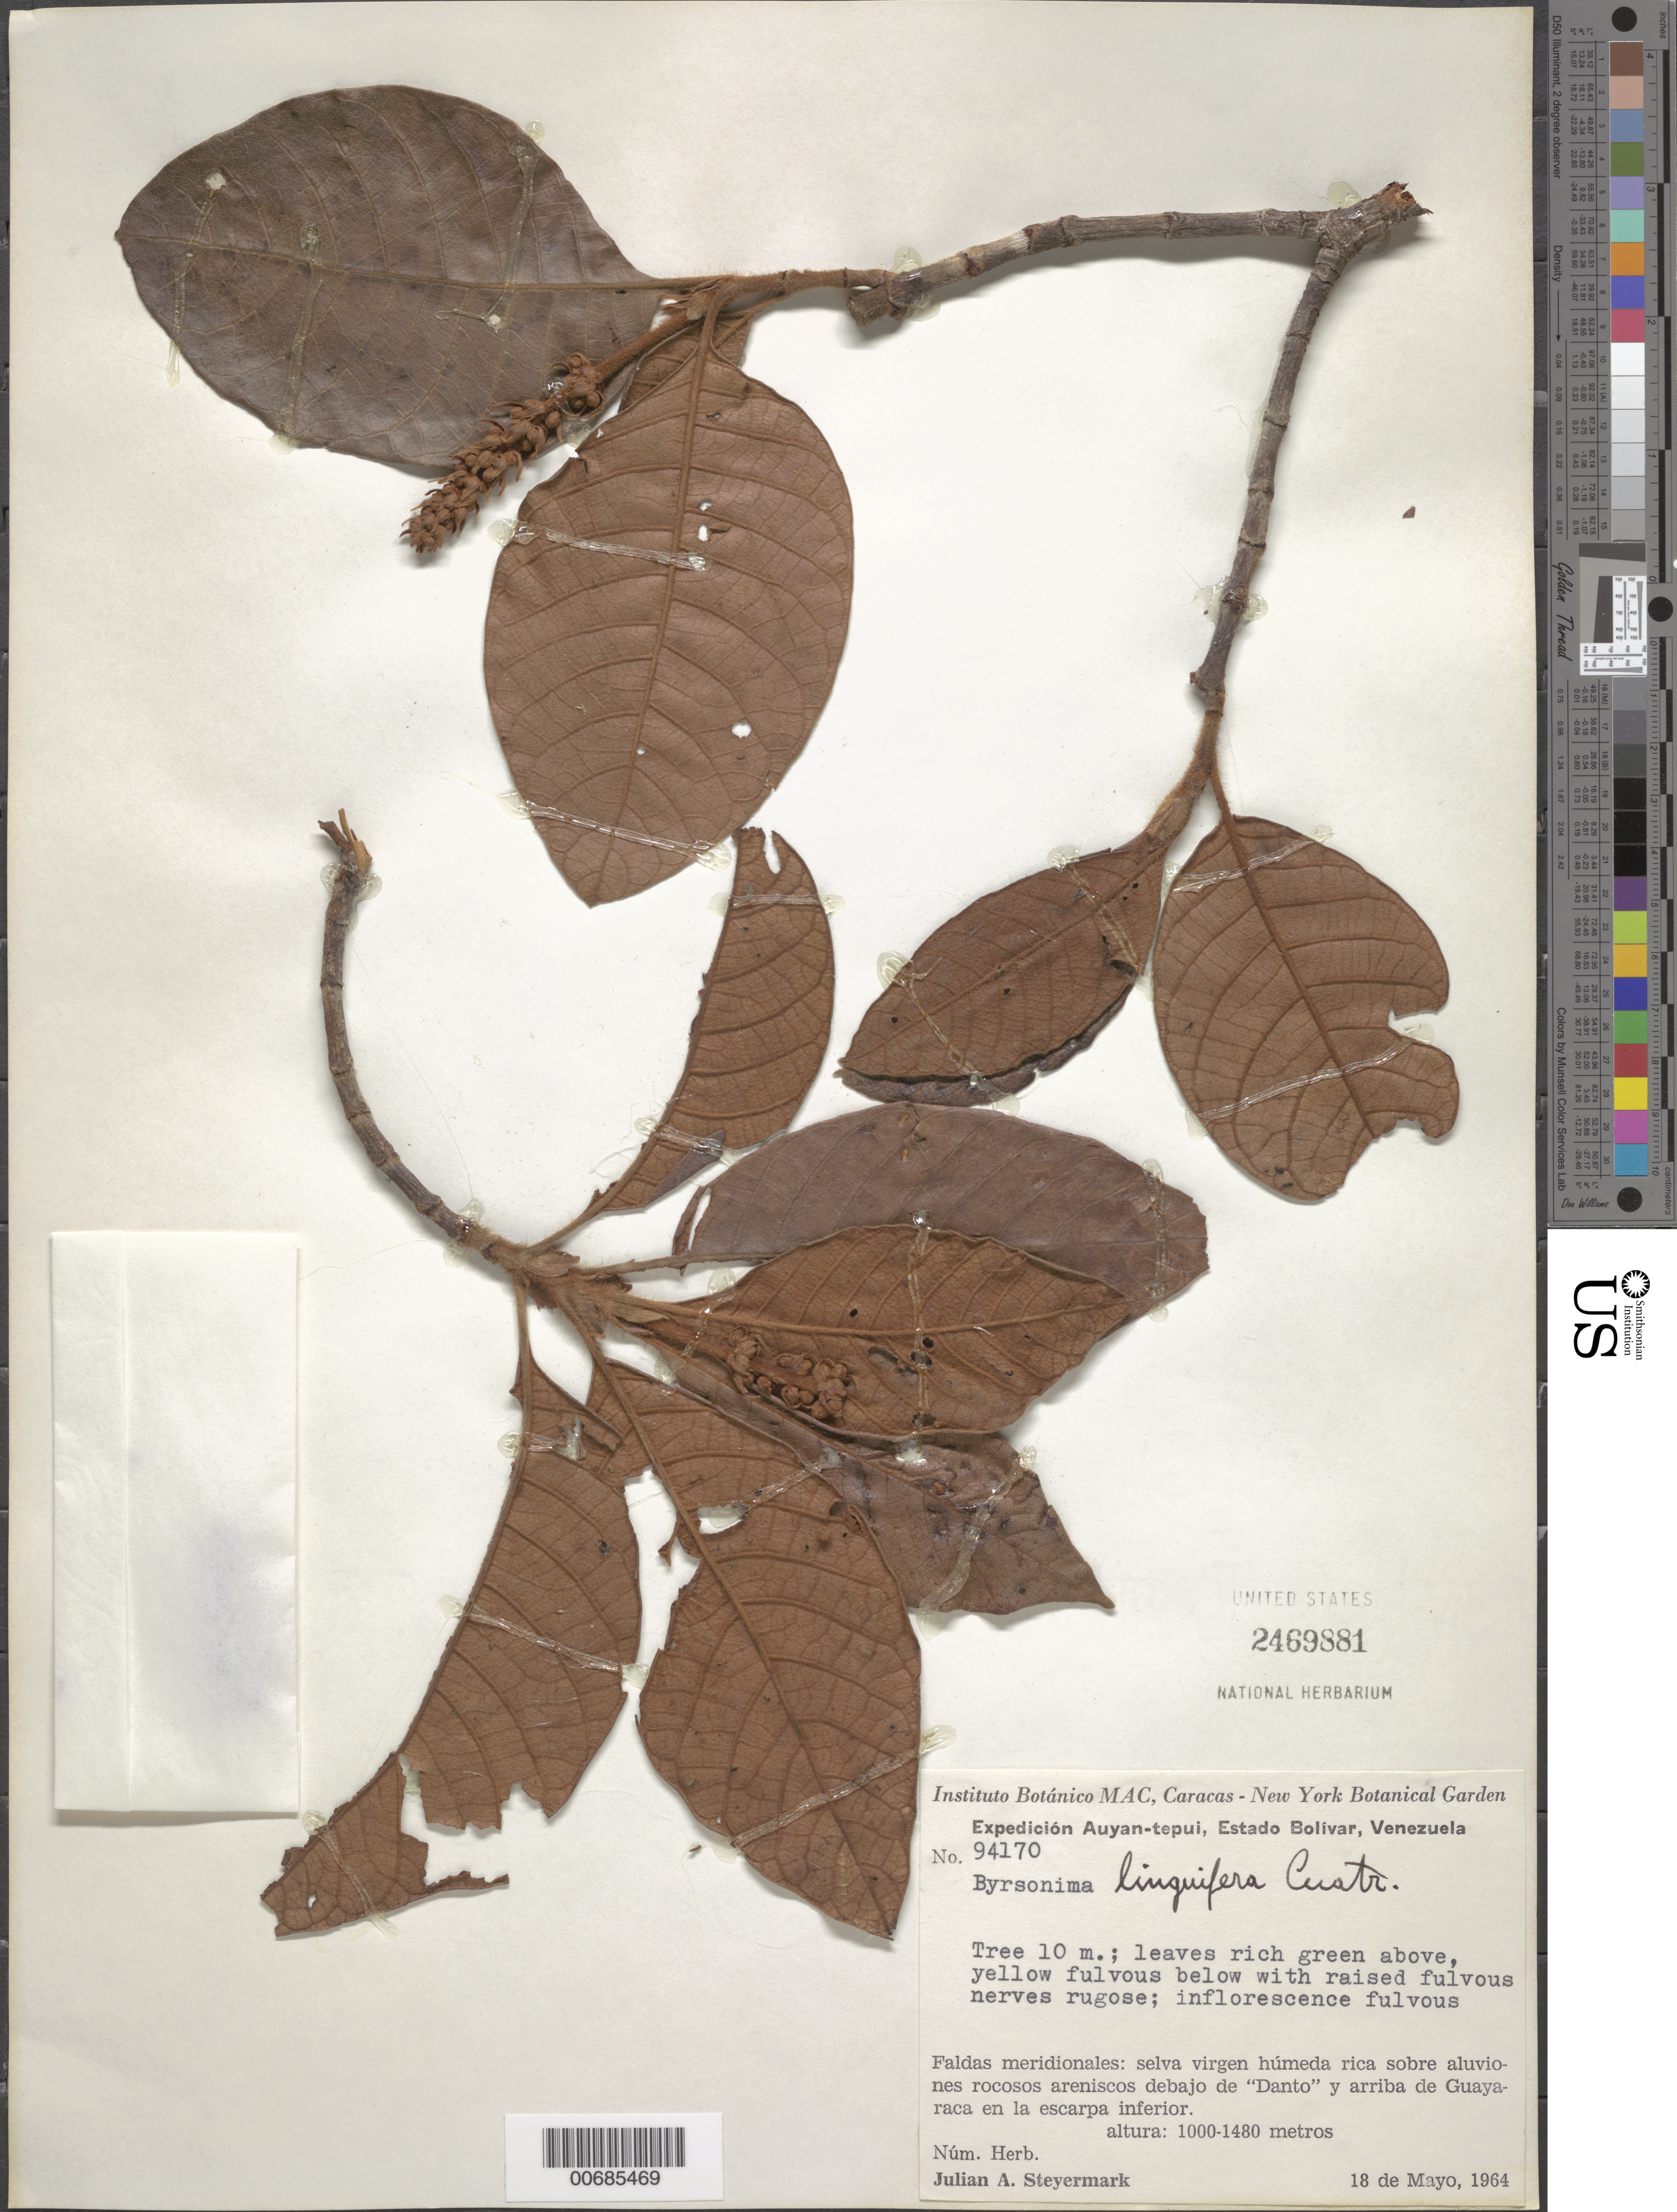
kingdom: Plantae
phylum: Tracheophyta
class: Magnoliopsida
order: Malpighiales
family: Malpighiaceae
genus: Byrsonima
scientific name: Byrsonima linguifera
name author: Cuatrec.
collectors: J. Steyermark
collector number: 94170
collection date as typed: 18-May-64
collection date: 1964-05-18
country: Venezuela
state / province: Bolívar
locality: Auyan-tepuí, debajo de "Danto" y arriba Guayaraca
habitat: Selva virgen húmeda rica sobre aluviones rocosos areniscos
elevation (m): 1000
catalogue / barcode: US 2469881